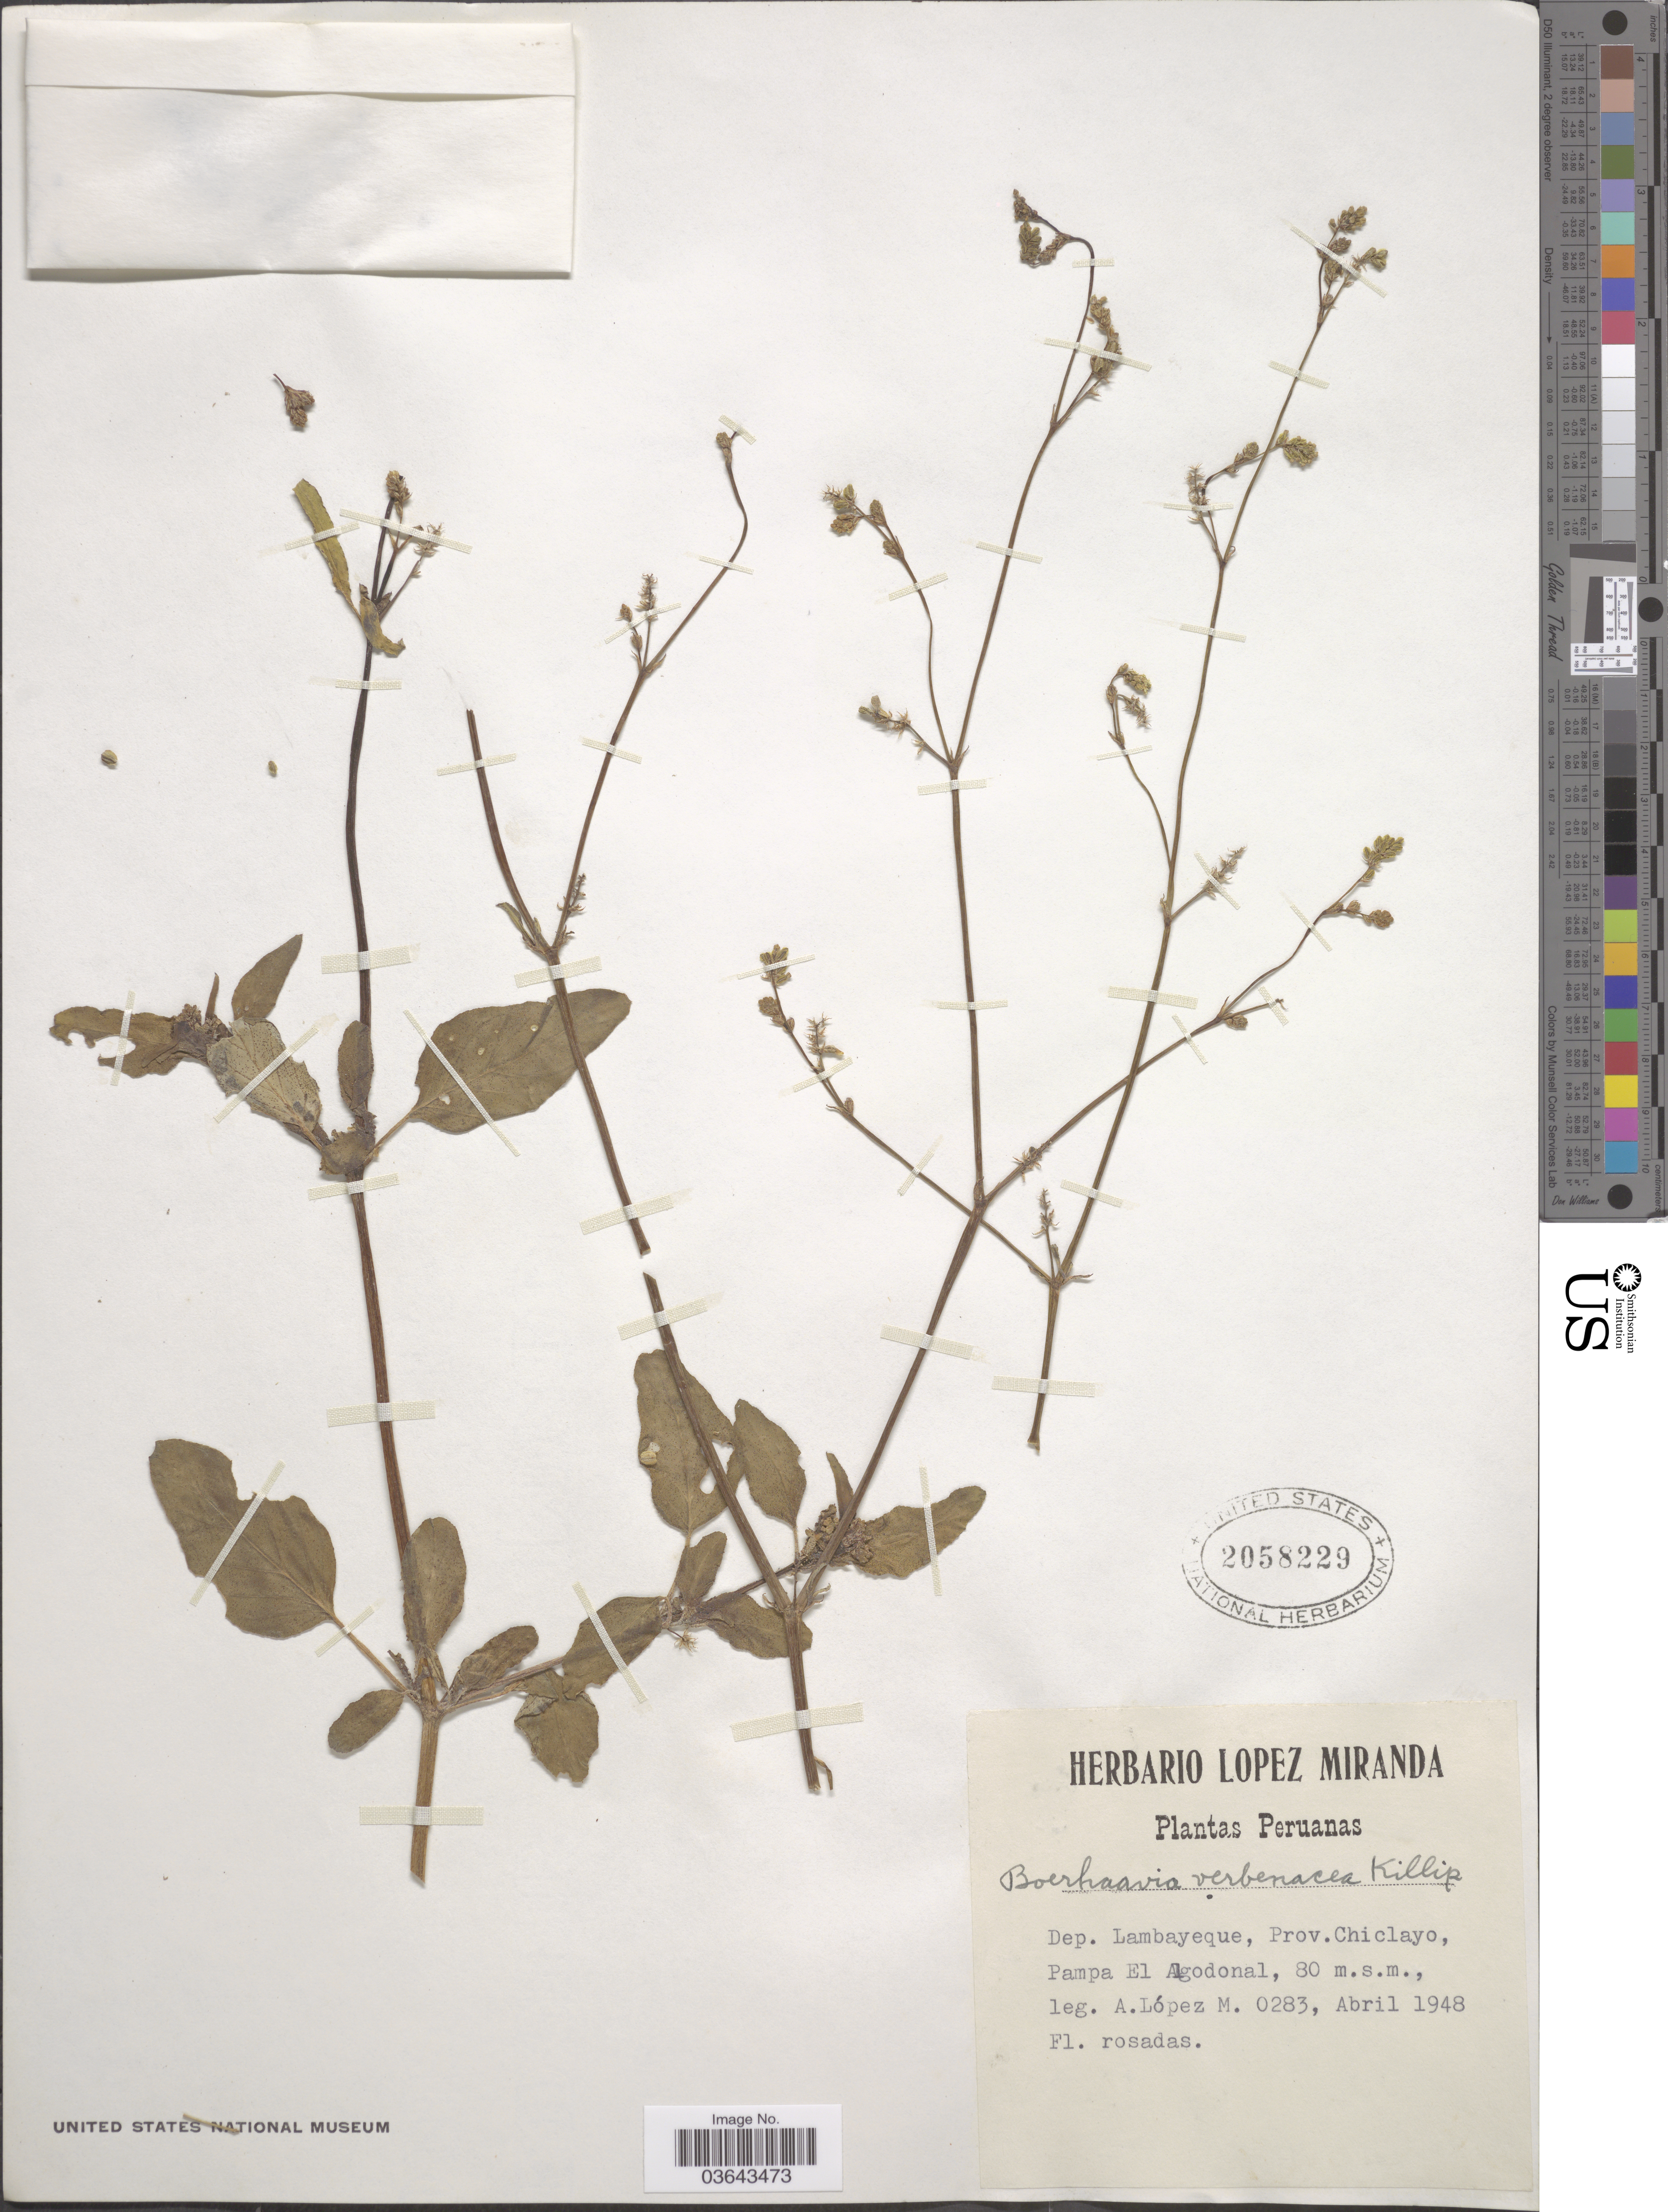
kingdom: Plantae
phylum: Tracheophyta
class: Magnoliopsida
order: Caryophyllales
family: Nyctaginaceae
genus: Boerhavia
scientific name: Boerhavia verbenacea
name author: Killip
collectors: A. López M.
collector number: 0283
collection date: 1948-04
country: Peru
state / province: Lambayeque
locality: Dep. Lambayeque, Prov. Chiclayo, Pampa El Algodonal.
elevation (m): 80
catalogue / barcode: US 2058229